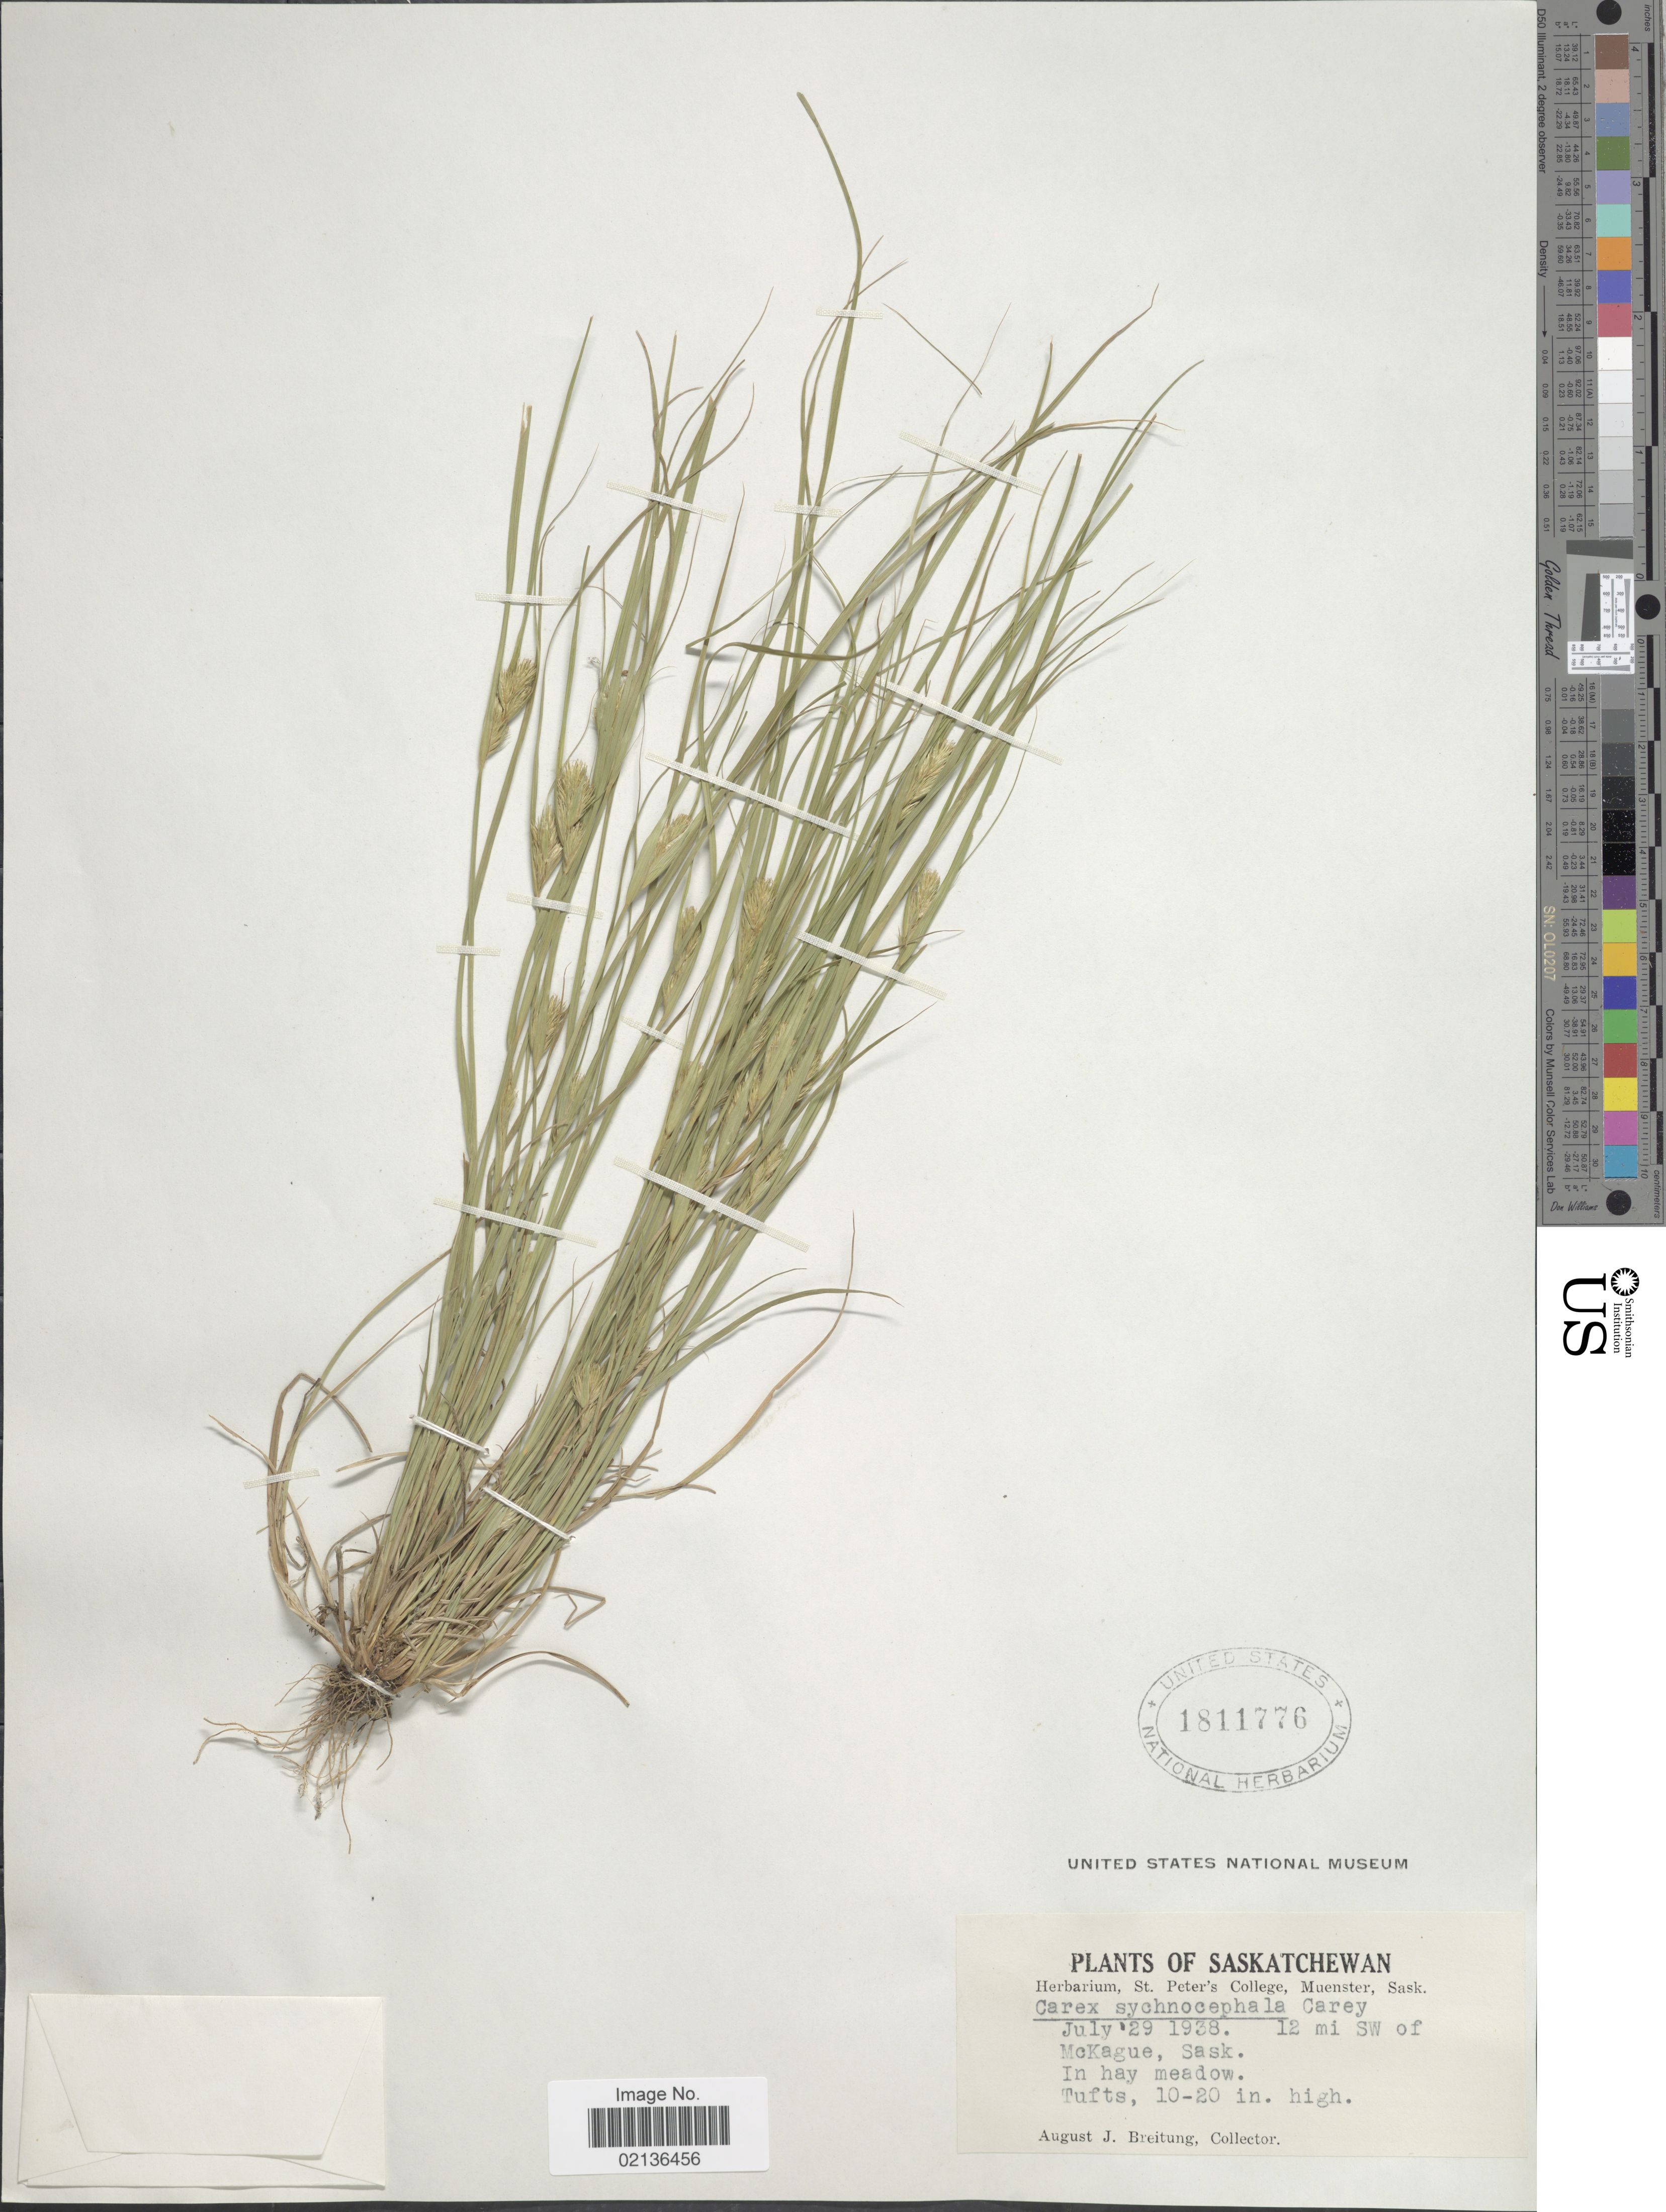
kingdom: Plantae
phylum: Tracheophyta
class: Liliopsida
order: Poales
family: Cyperaceae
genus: Carex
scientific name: Carex sychnocephala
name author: J. Carey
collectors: A. Breitung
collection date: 1938-07-29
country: Canada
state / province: Saskatchewan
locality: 12 mi SW of McKague, Sask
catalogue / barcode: US 1811776